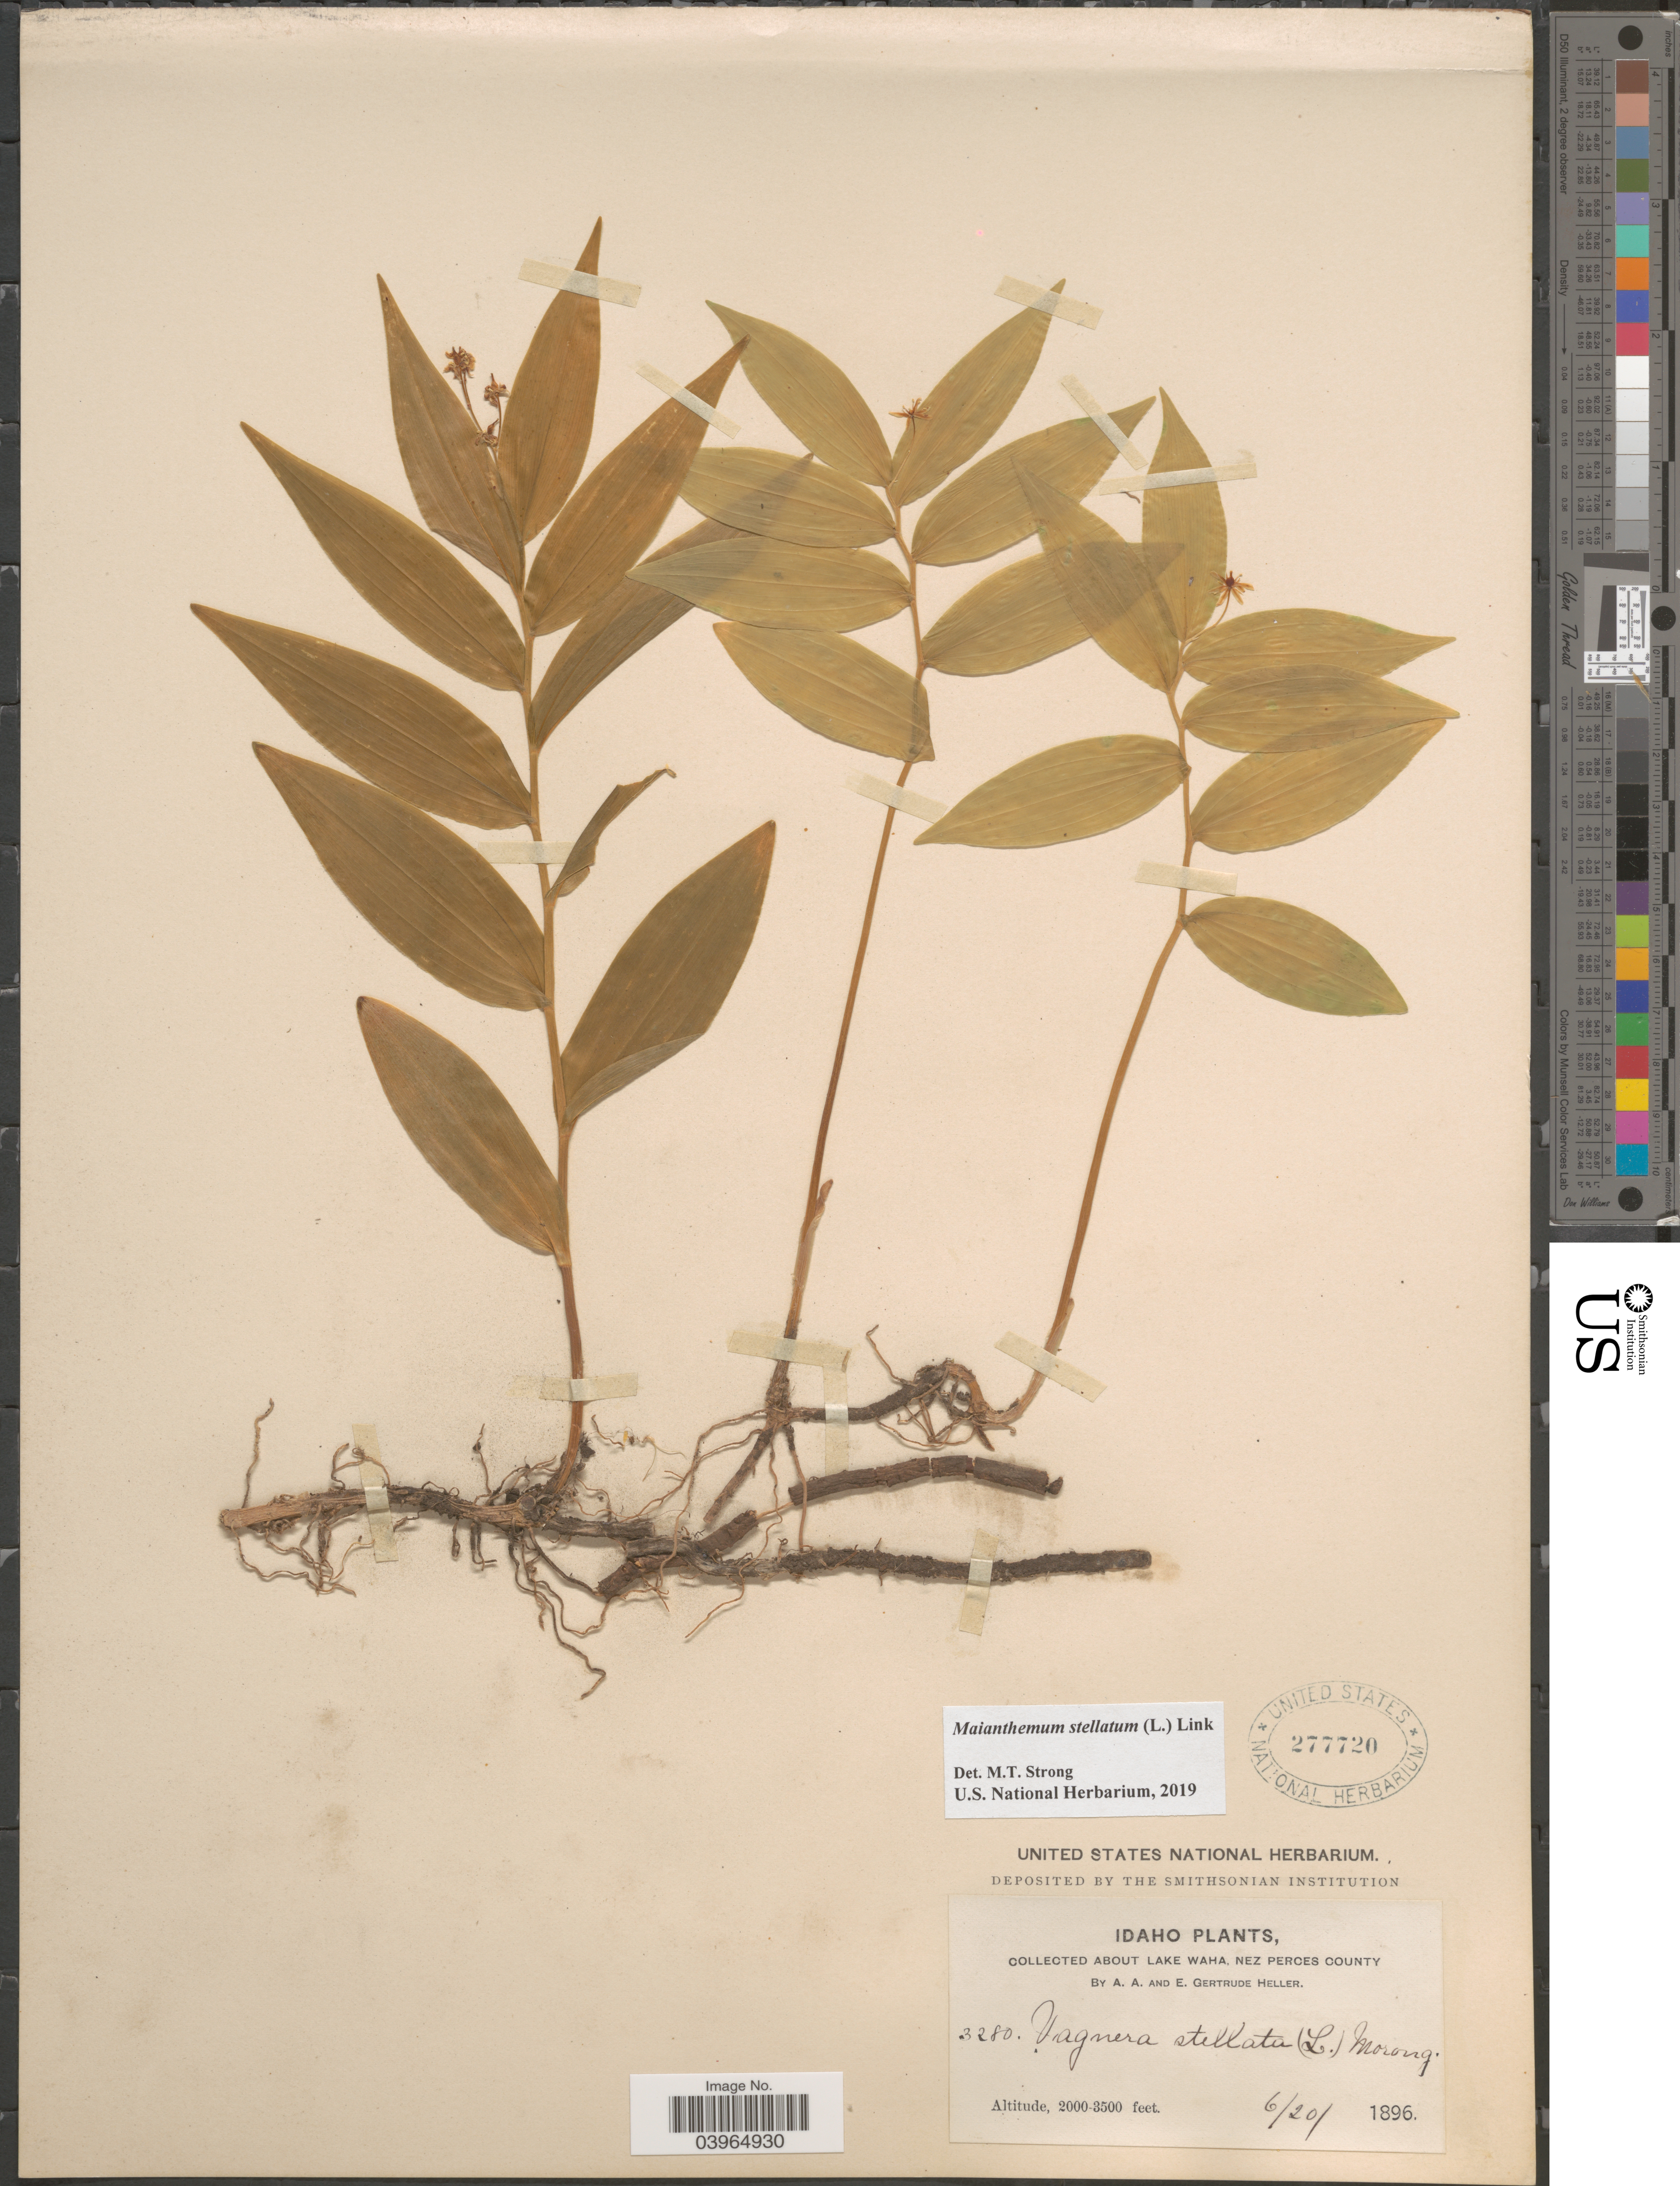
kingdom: Plantae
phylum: Tracheophyta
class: Liliopsida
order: Asparagales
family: Asparagaceae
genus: Maianthemum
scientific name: Maianthemum stellatum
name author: (L.) Link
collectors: A. A. Heller & E. G. Heller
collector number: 3280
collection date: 1896-06-20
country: United States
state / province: Idaho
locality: About Lake Waha, Nez Perces County.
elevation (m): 610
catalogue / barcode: US 277720